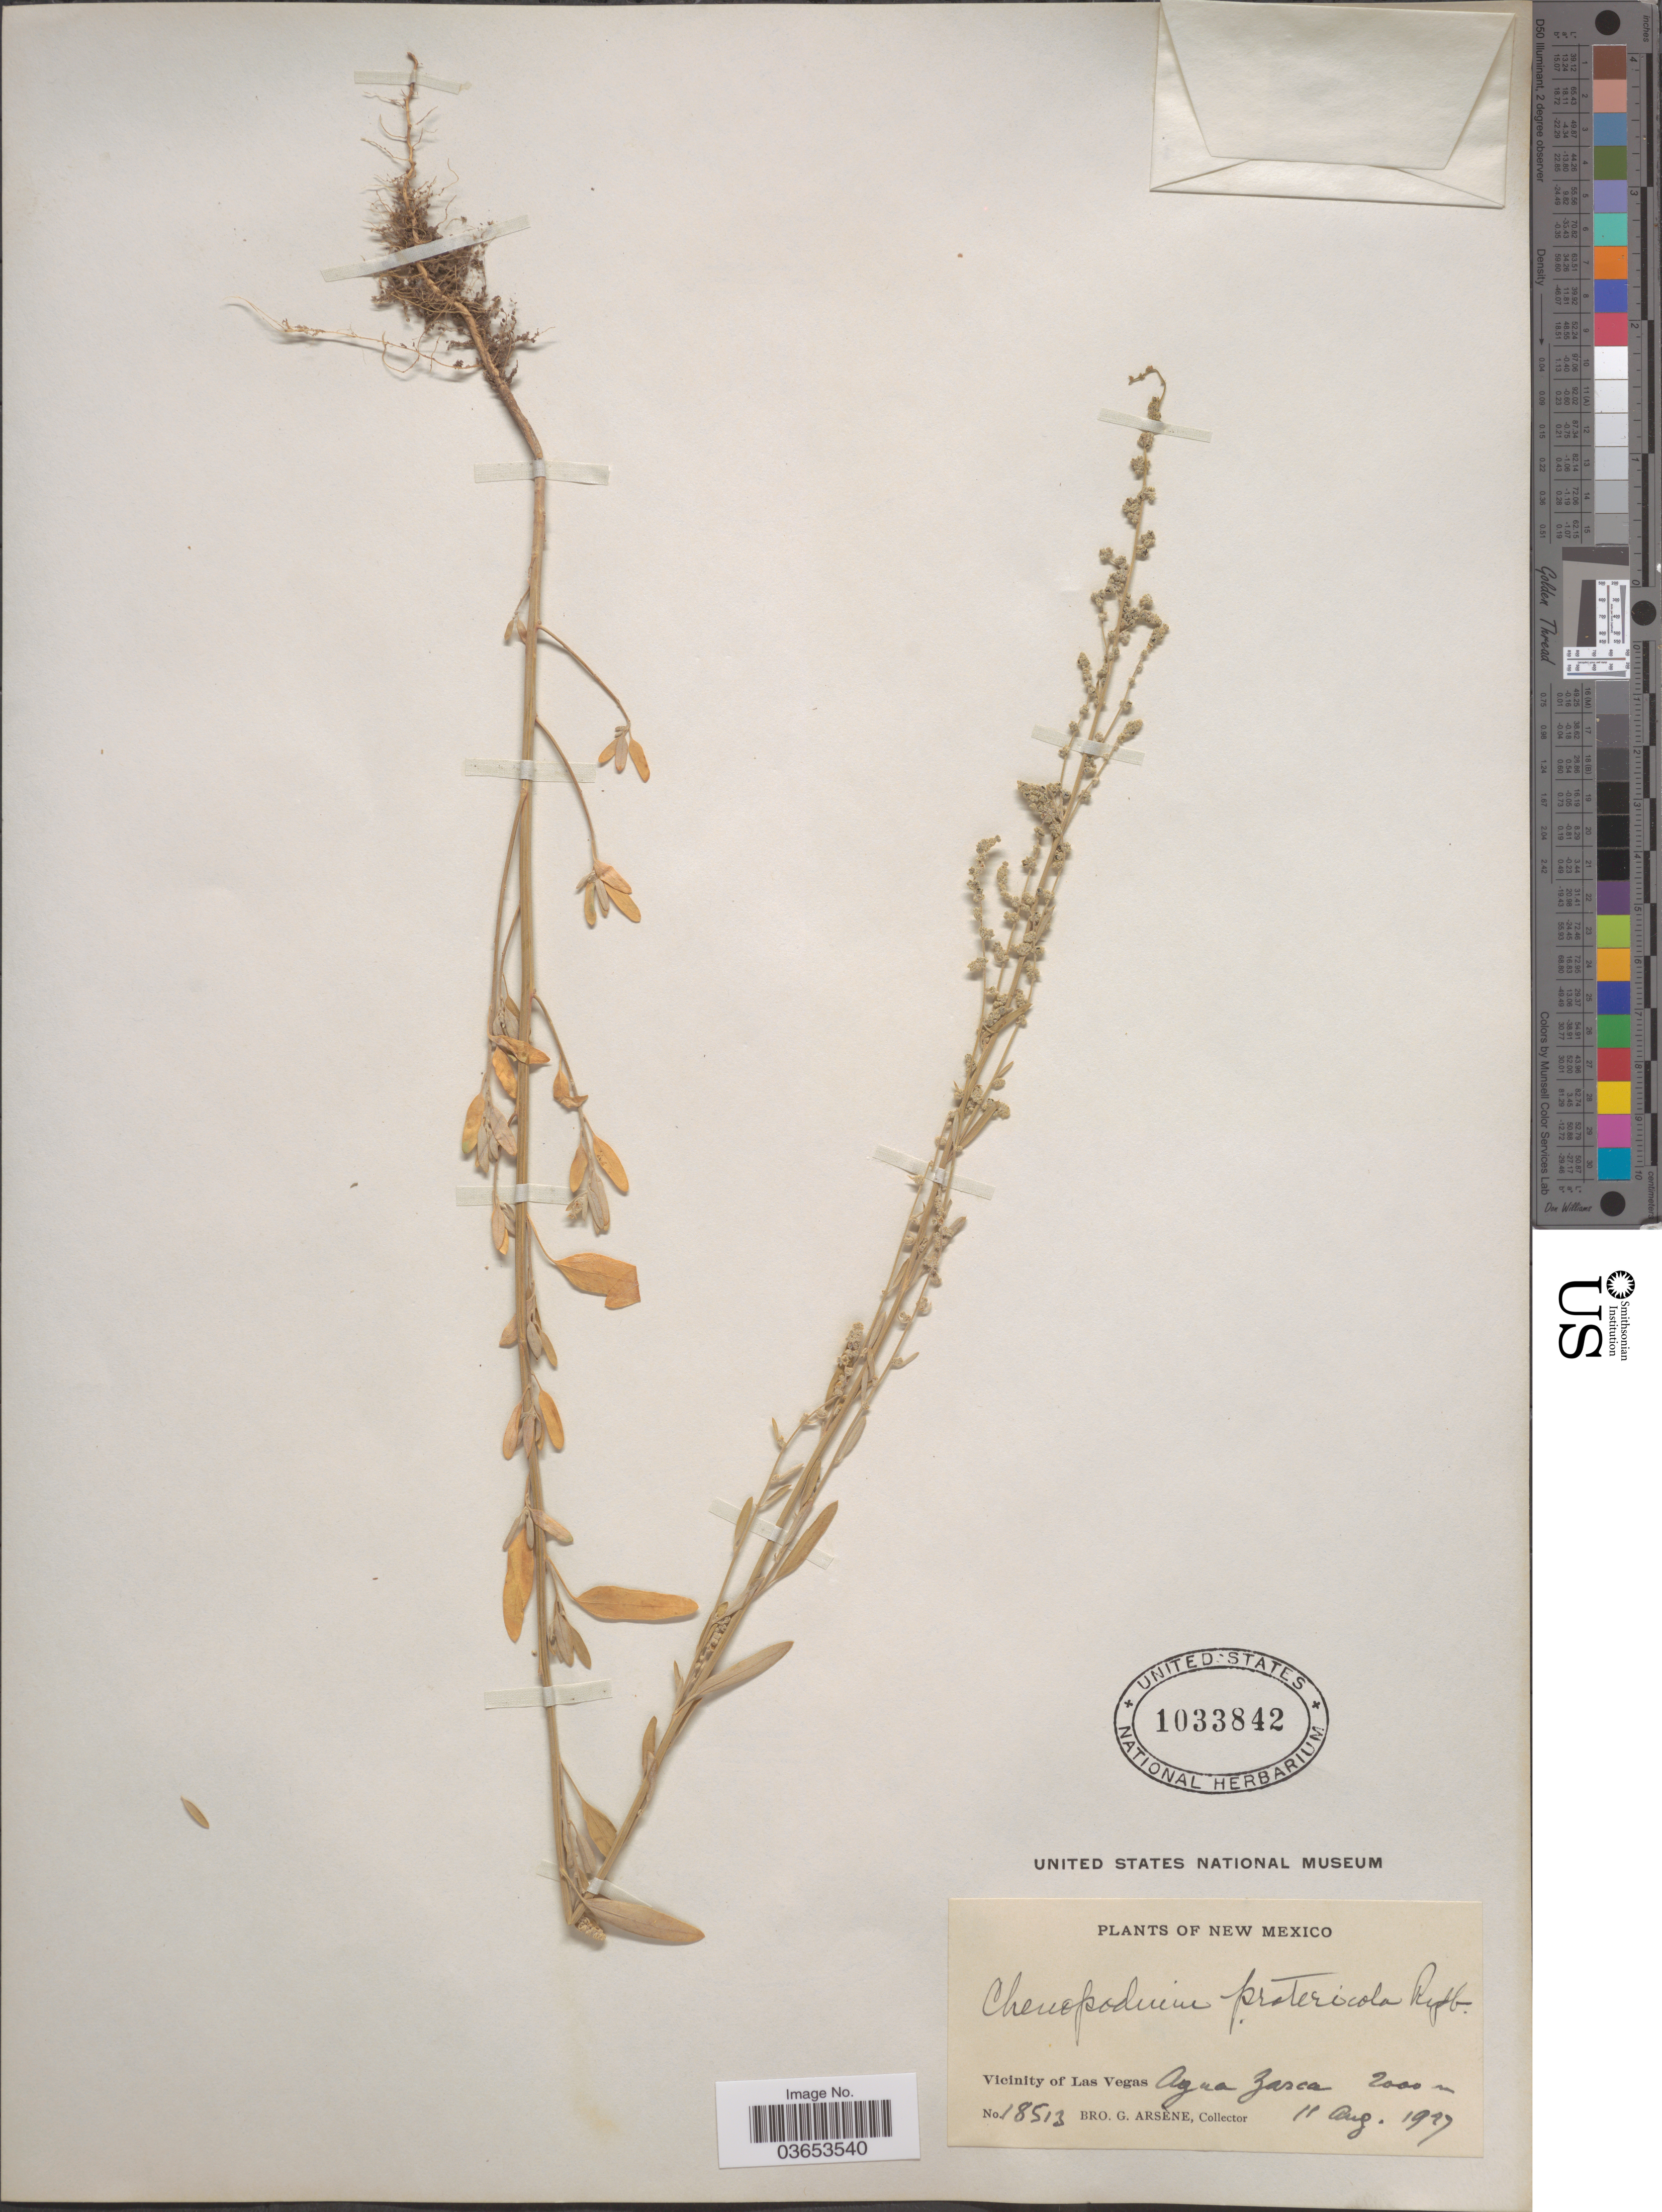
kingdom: Plantae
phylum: Tracheophyta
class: Magnoliopsida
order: Caryophyllales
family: Amaranthaceae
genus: Chenopodium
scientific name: Chenopodium leptophyllum var. leptophylloides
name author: (Murr) Thell. & Aellen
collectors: Bro. G. Arsène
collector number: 18513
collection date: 1927-08-11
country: United States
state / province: New Mexico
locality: Vicinity of Las Vegas Agua Zarca.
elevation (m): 2000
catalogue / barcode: US 1033842